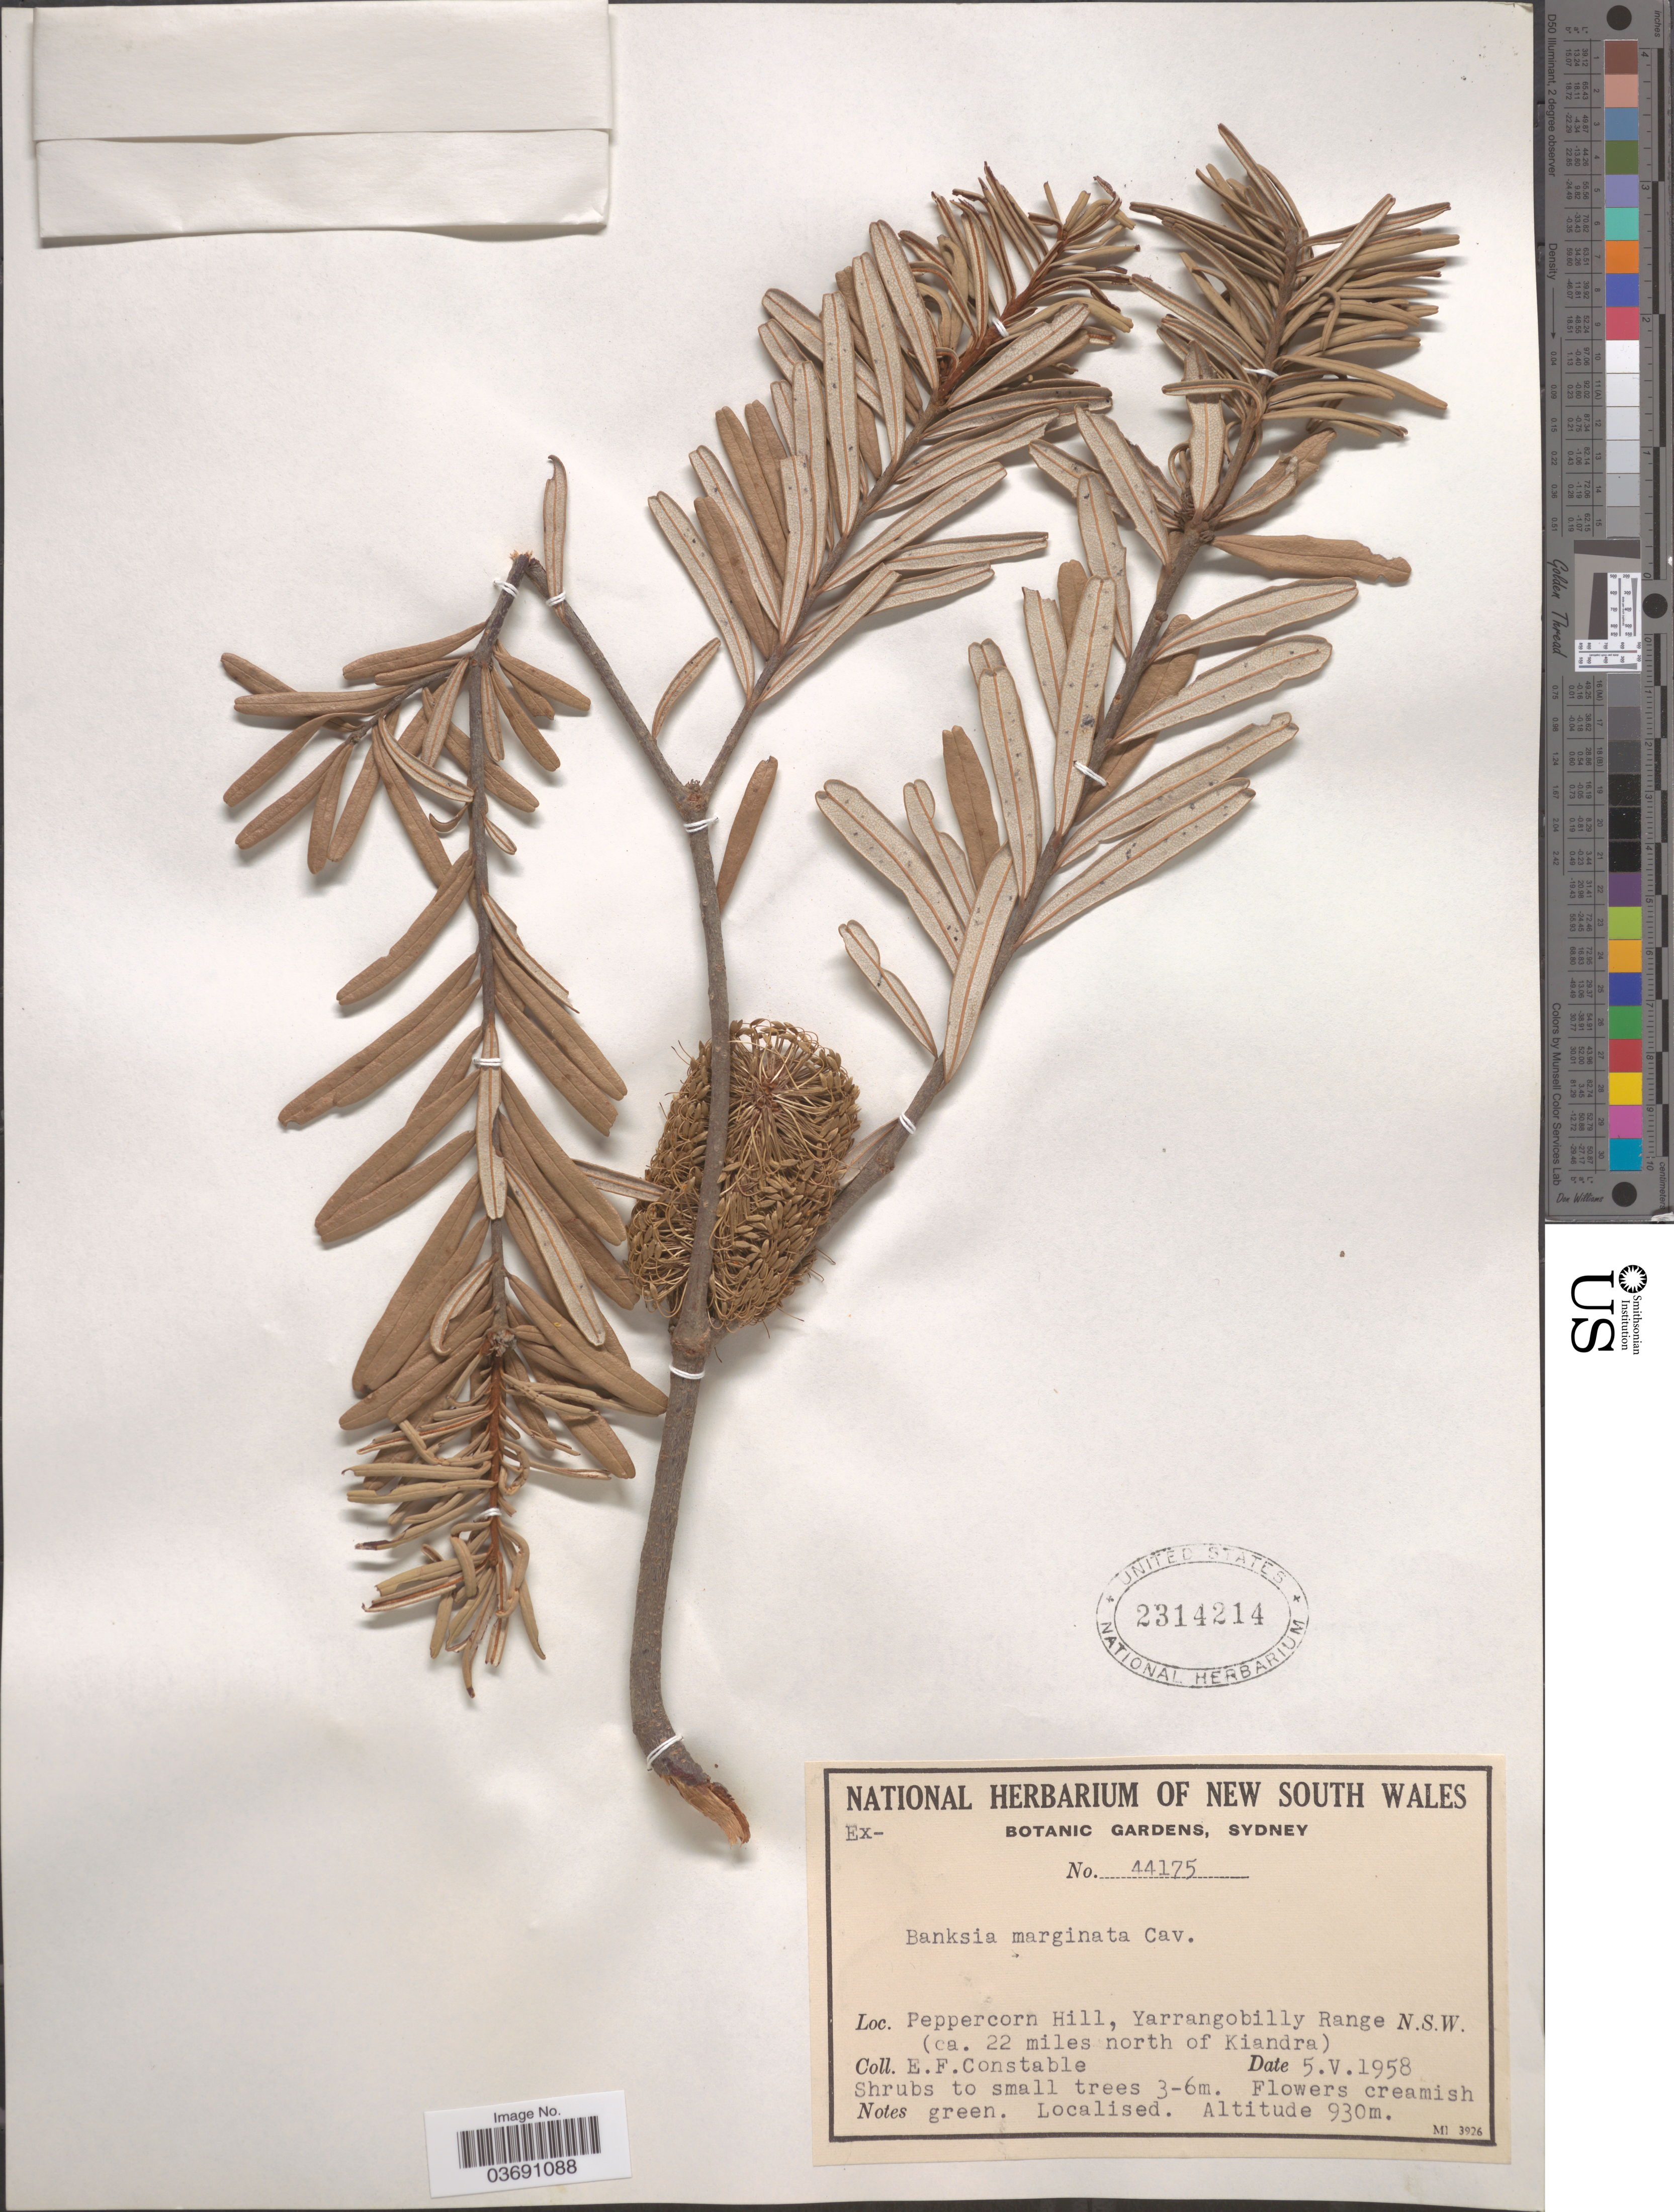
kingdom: Plantae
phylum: Tracheophyta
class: Magnoliopsida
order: Proteales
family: Proteaceae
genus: Banksia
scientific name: Banksia marginata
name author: Cav.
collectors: E. F. Constable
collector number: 44175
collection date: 1958-05-05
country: Australia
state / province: New South Wales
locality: Peppercorn Hill, Yarrangobilly Range N.S.W. (ca. 22 miles north of Kiandra).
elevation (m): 930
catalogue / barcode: US 2314214